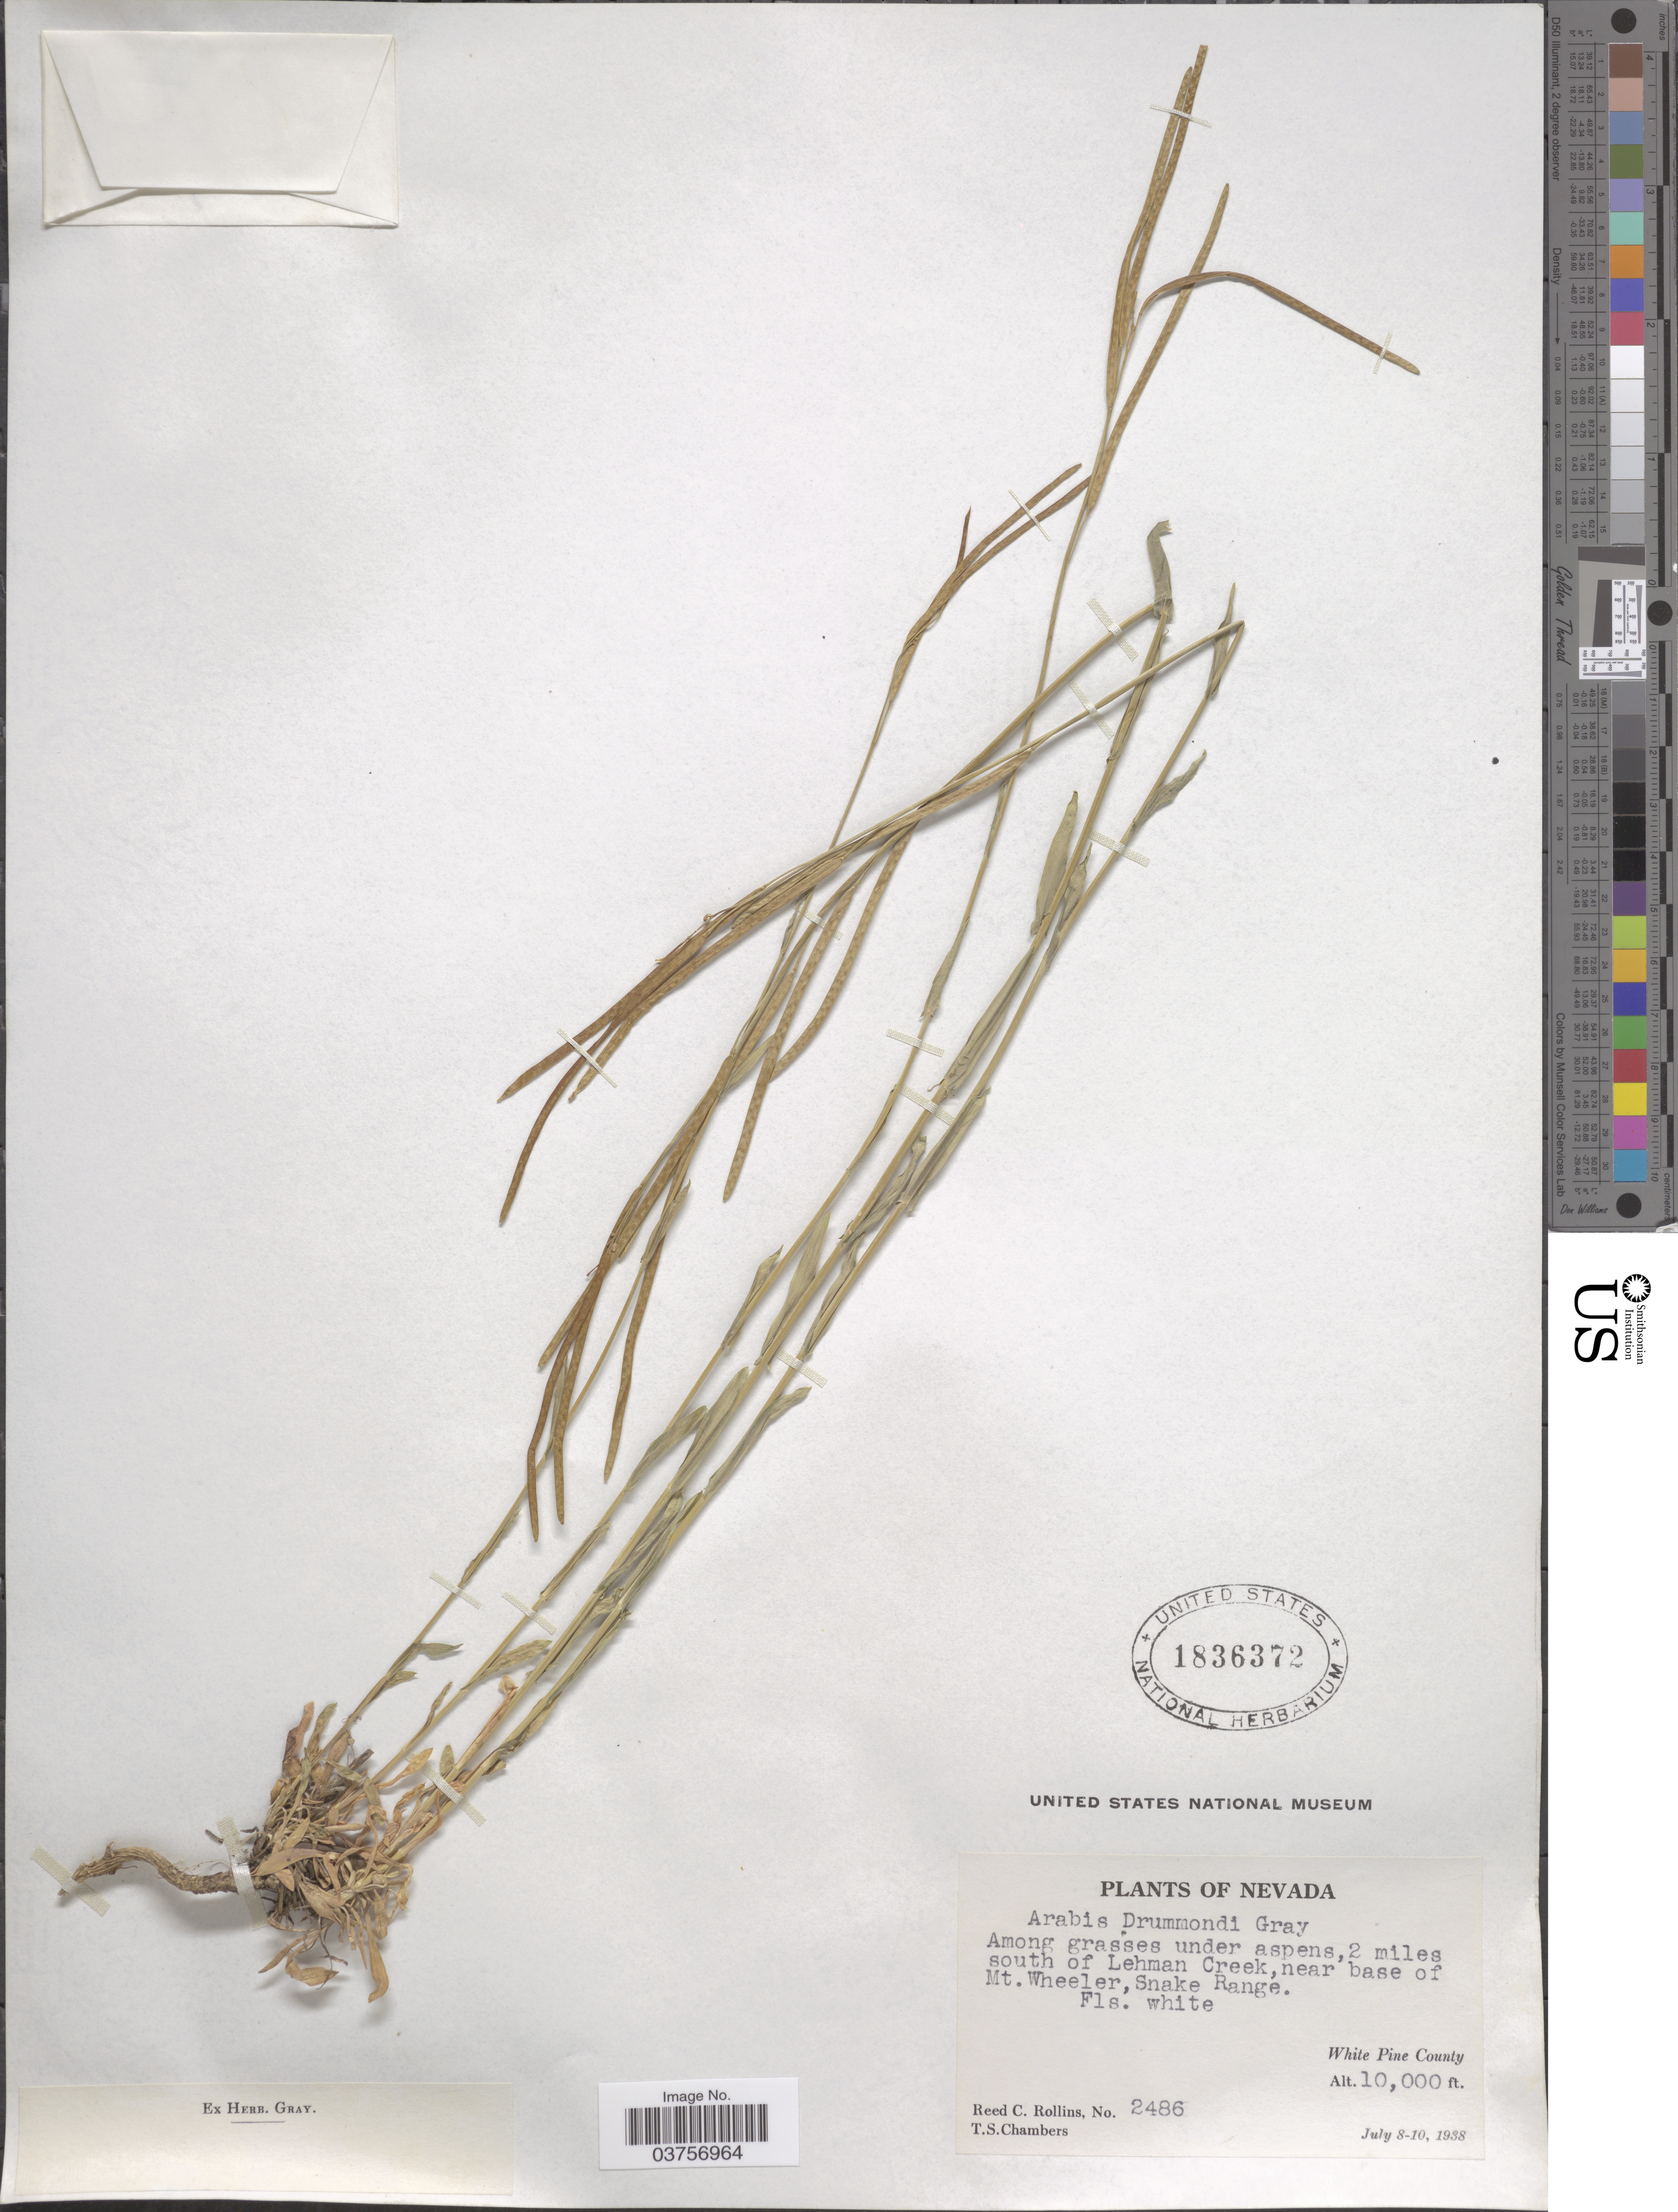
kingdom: Plantae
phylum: Tracheophyta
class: Magnoliopsida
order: Brassicales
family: Brassicaceae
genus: Arabis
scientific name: Arabis drummondii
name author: A. Gray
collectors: R. C. Rollins & T. Chambers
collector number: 2486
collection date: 1938-07-08/1938-07-10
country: United States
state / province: Nevada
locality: Among grasses under aspens, 2 miles south of Lehman Creek, near base of Mt. Wheeler, Snake Range. White Pine County.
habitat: among grasses under aspens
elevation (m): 3048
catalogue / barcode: US 1836372